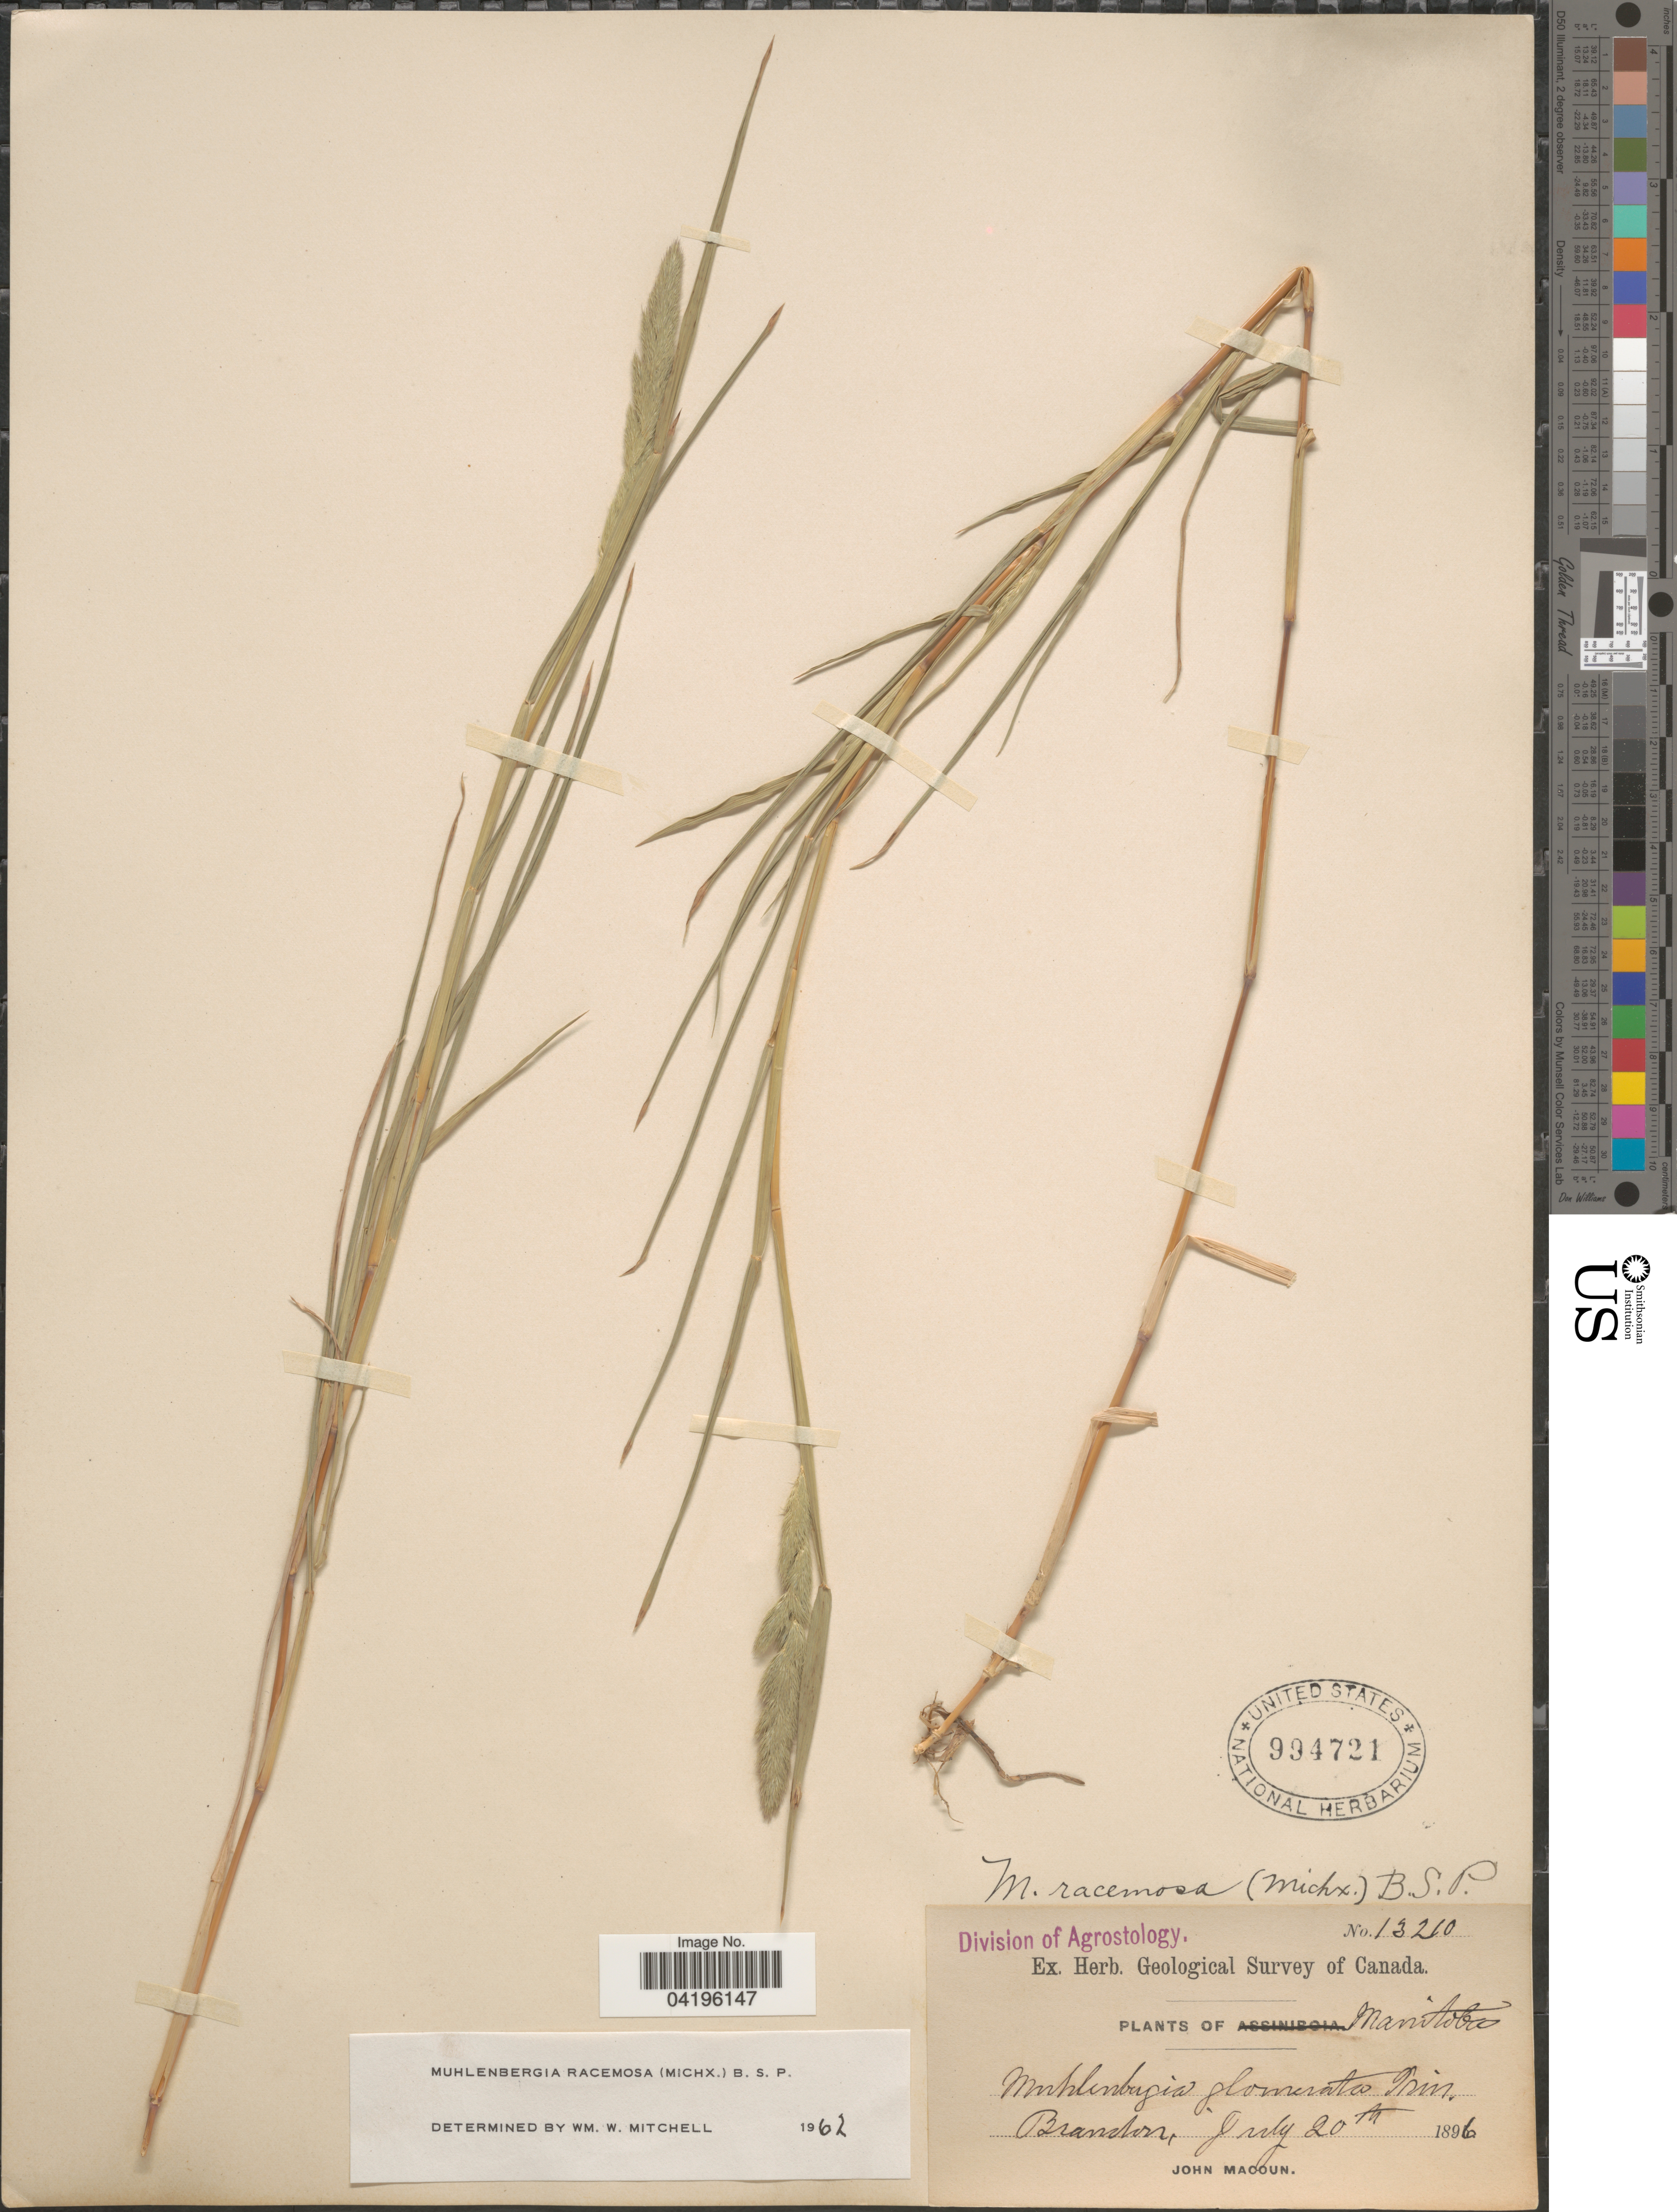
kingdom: Plantae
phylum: Tracheophyta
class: Liliopsida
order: Poales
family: Poaceae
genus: Muhlenbergia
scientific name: Muhlenbergia racemosa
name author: (Michx.) Britton et al.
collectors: J. Macoun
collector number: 13210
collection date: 1896-07-20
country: Canada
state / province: Manitoba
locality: Geological Survey of Canada. Brandon.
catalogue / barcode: US 994721